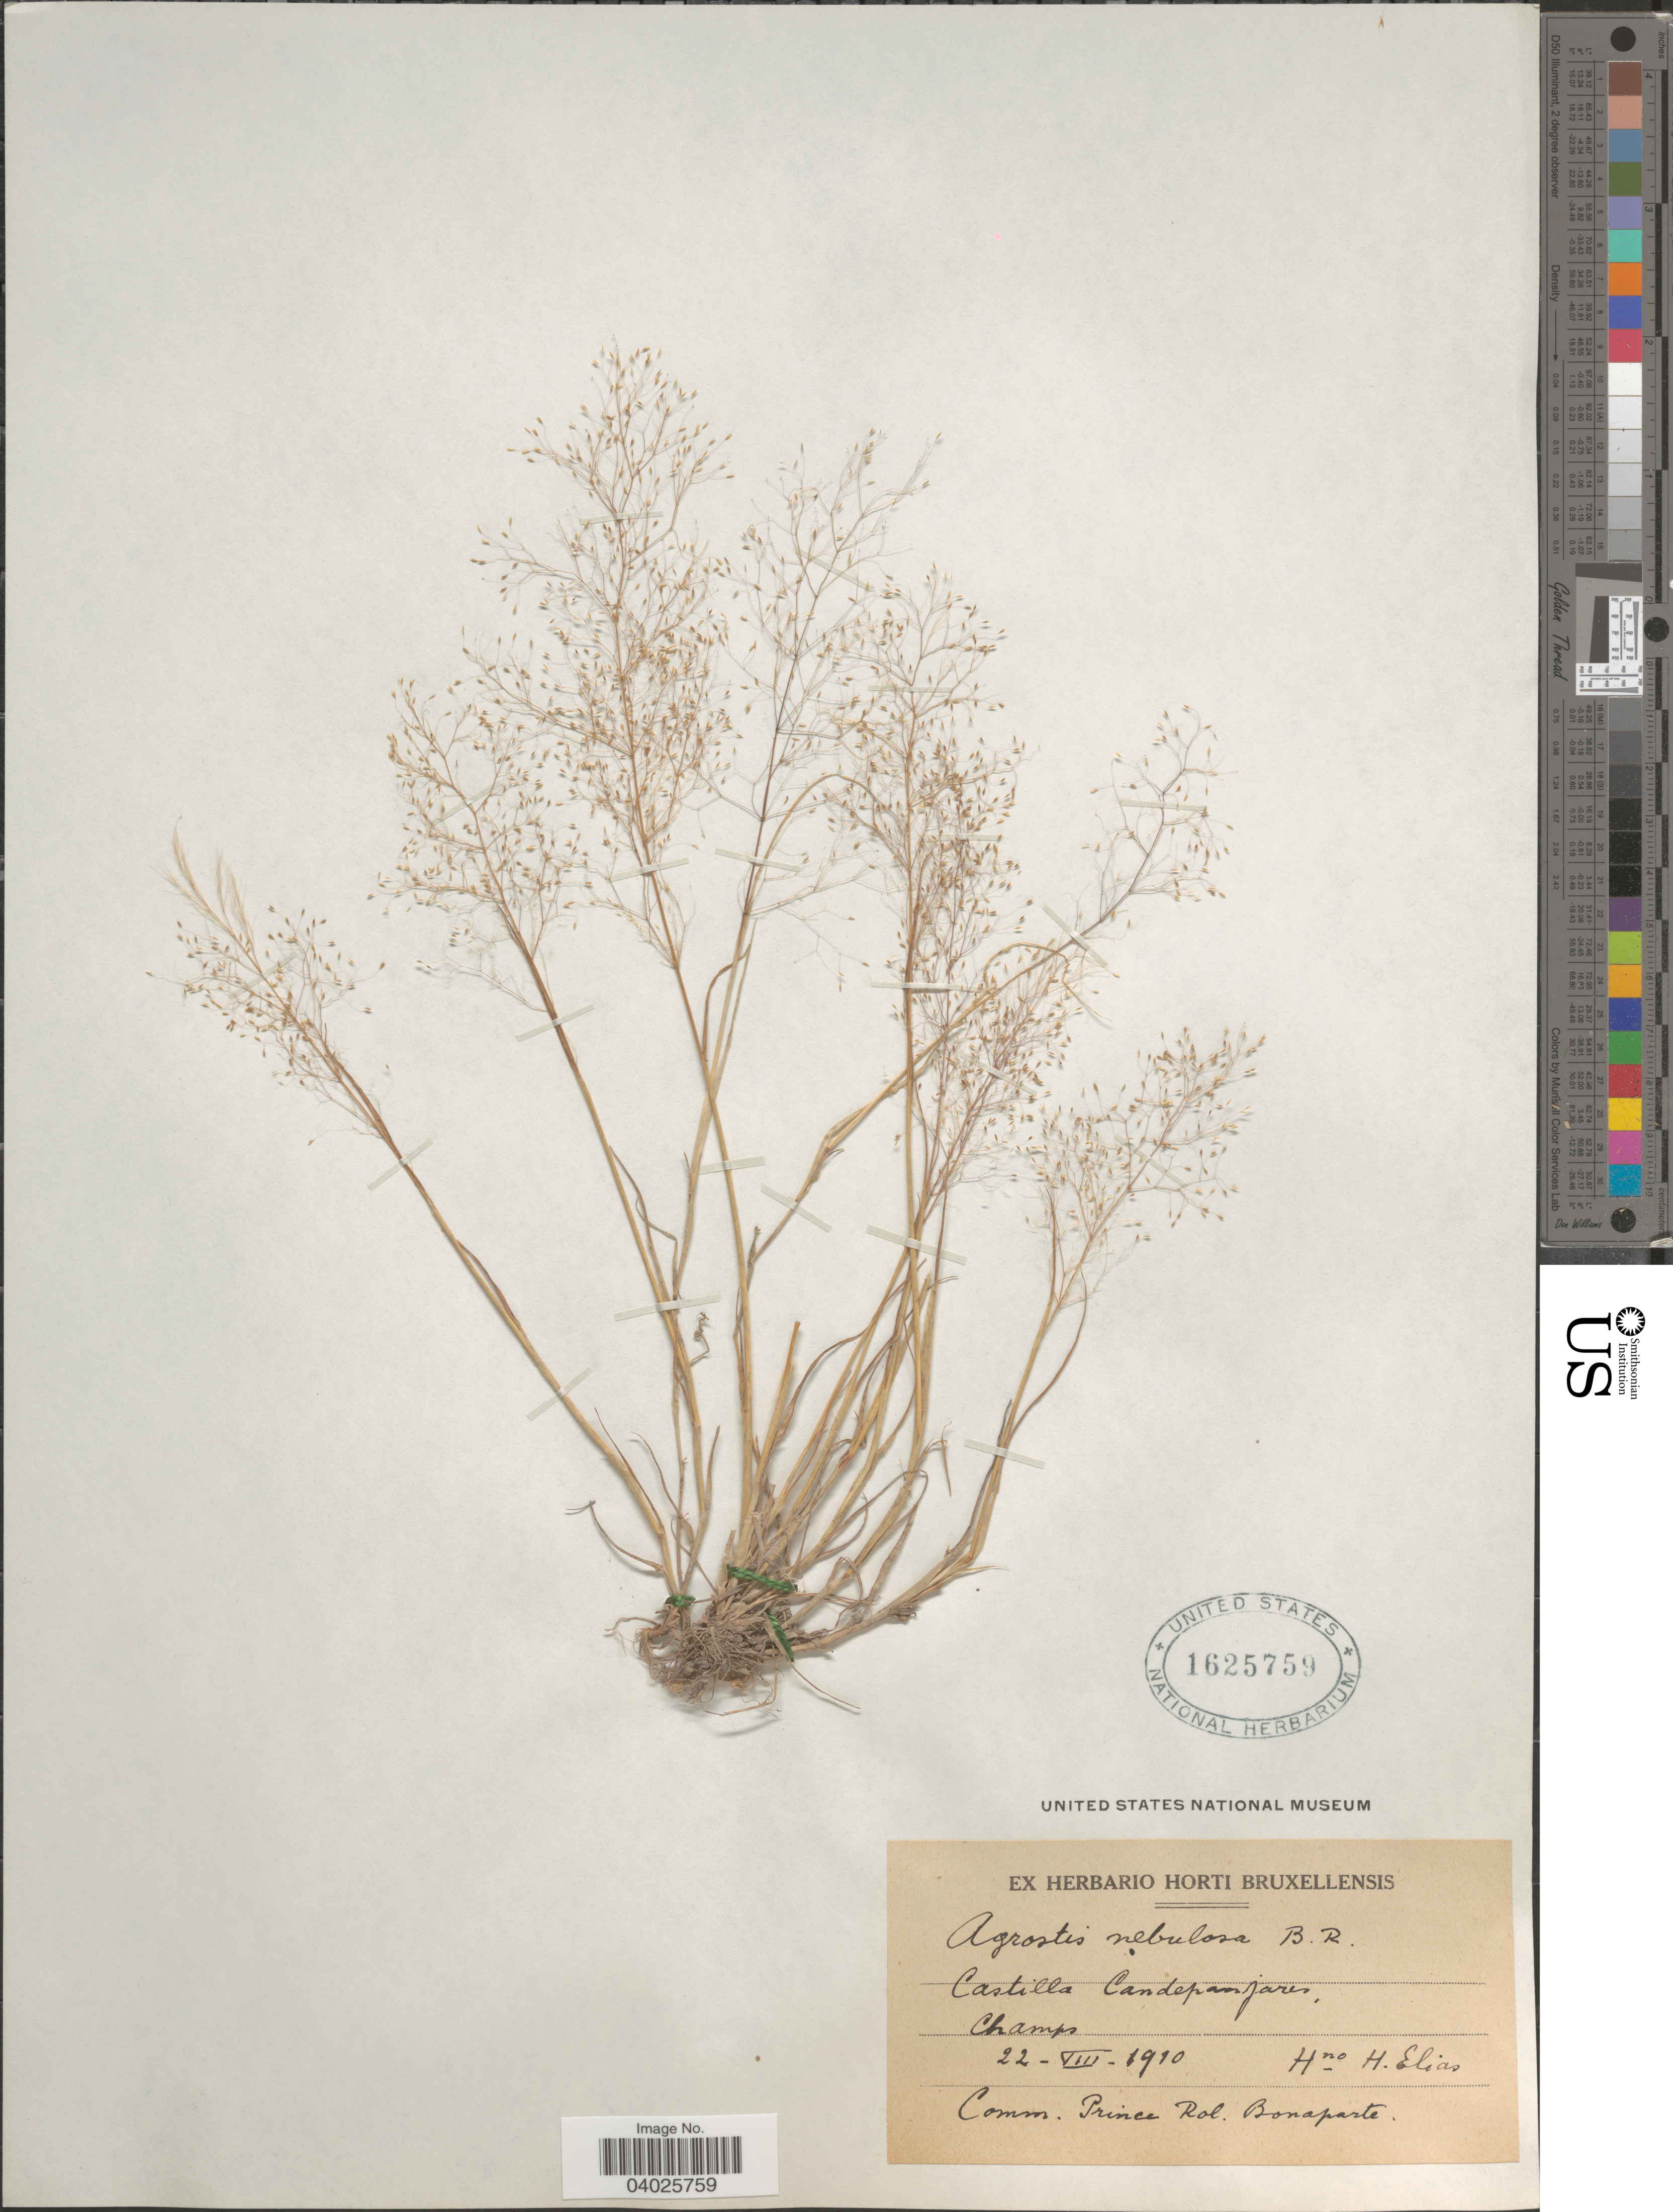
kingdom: Plantae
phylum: Tracheophyta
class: Liliopsida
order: Poales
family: Poaceae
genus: Agrostis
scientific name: Agrostis nebulosa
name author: Boiss. & Reut.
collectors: H. Elías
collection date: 1910-08-22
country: Spain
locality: Castilla Candepanjares. Champs.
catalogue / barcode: US 1625759